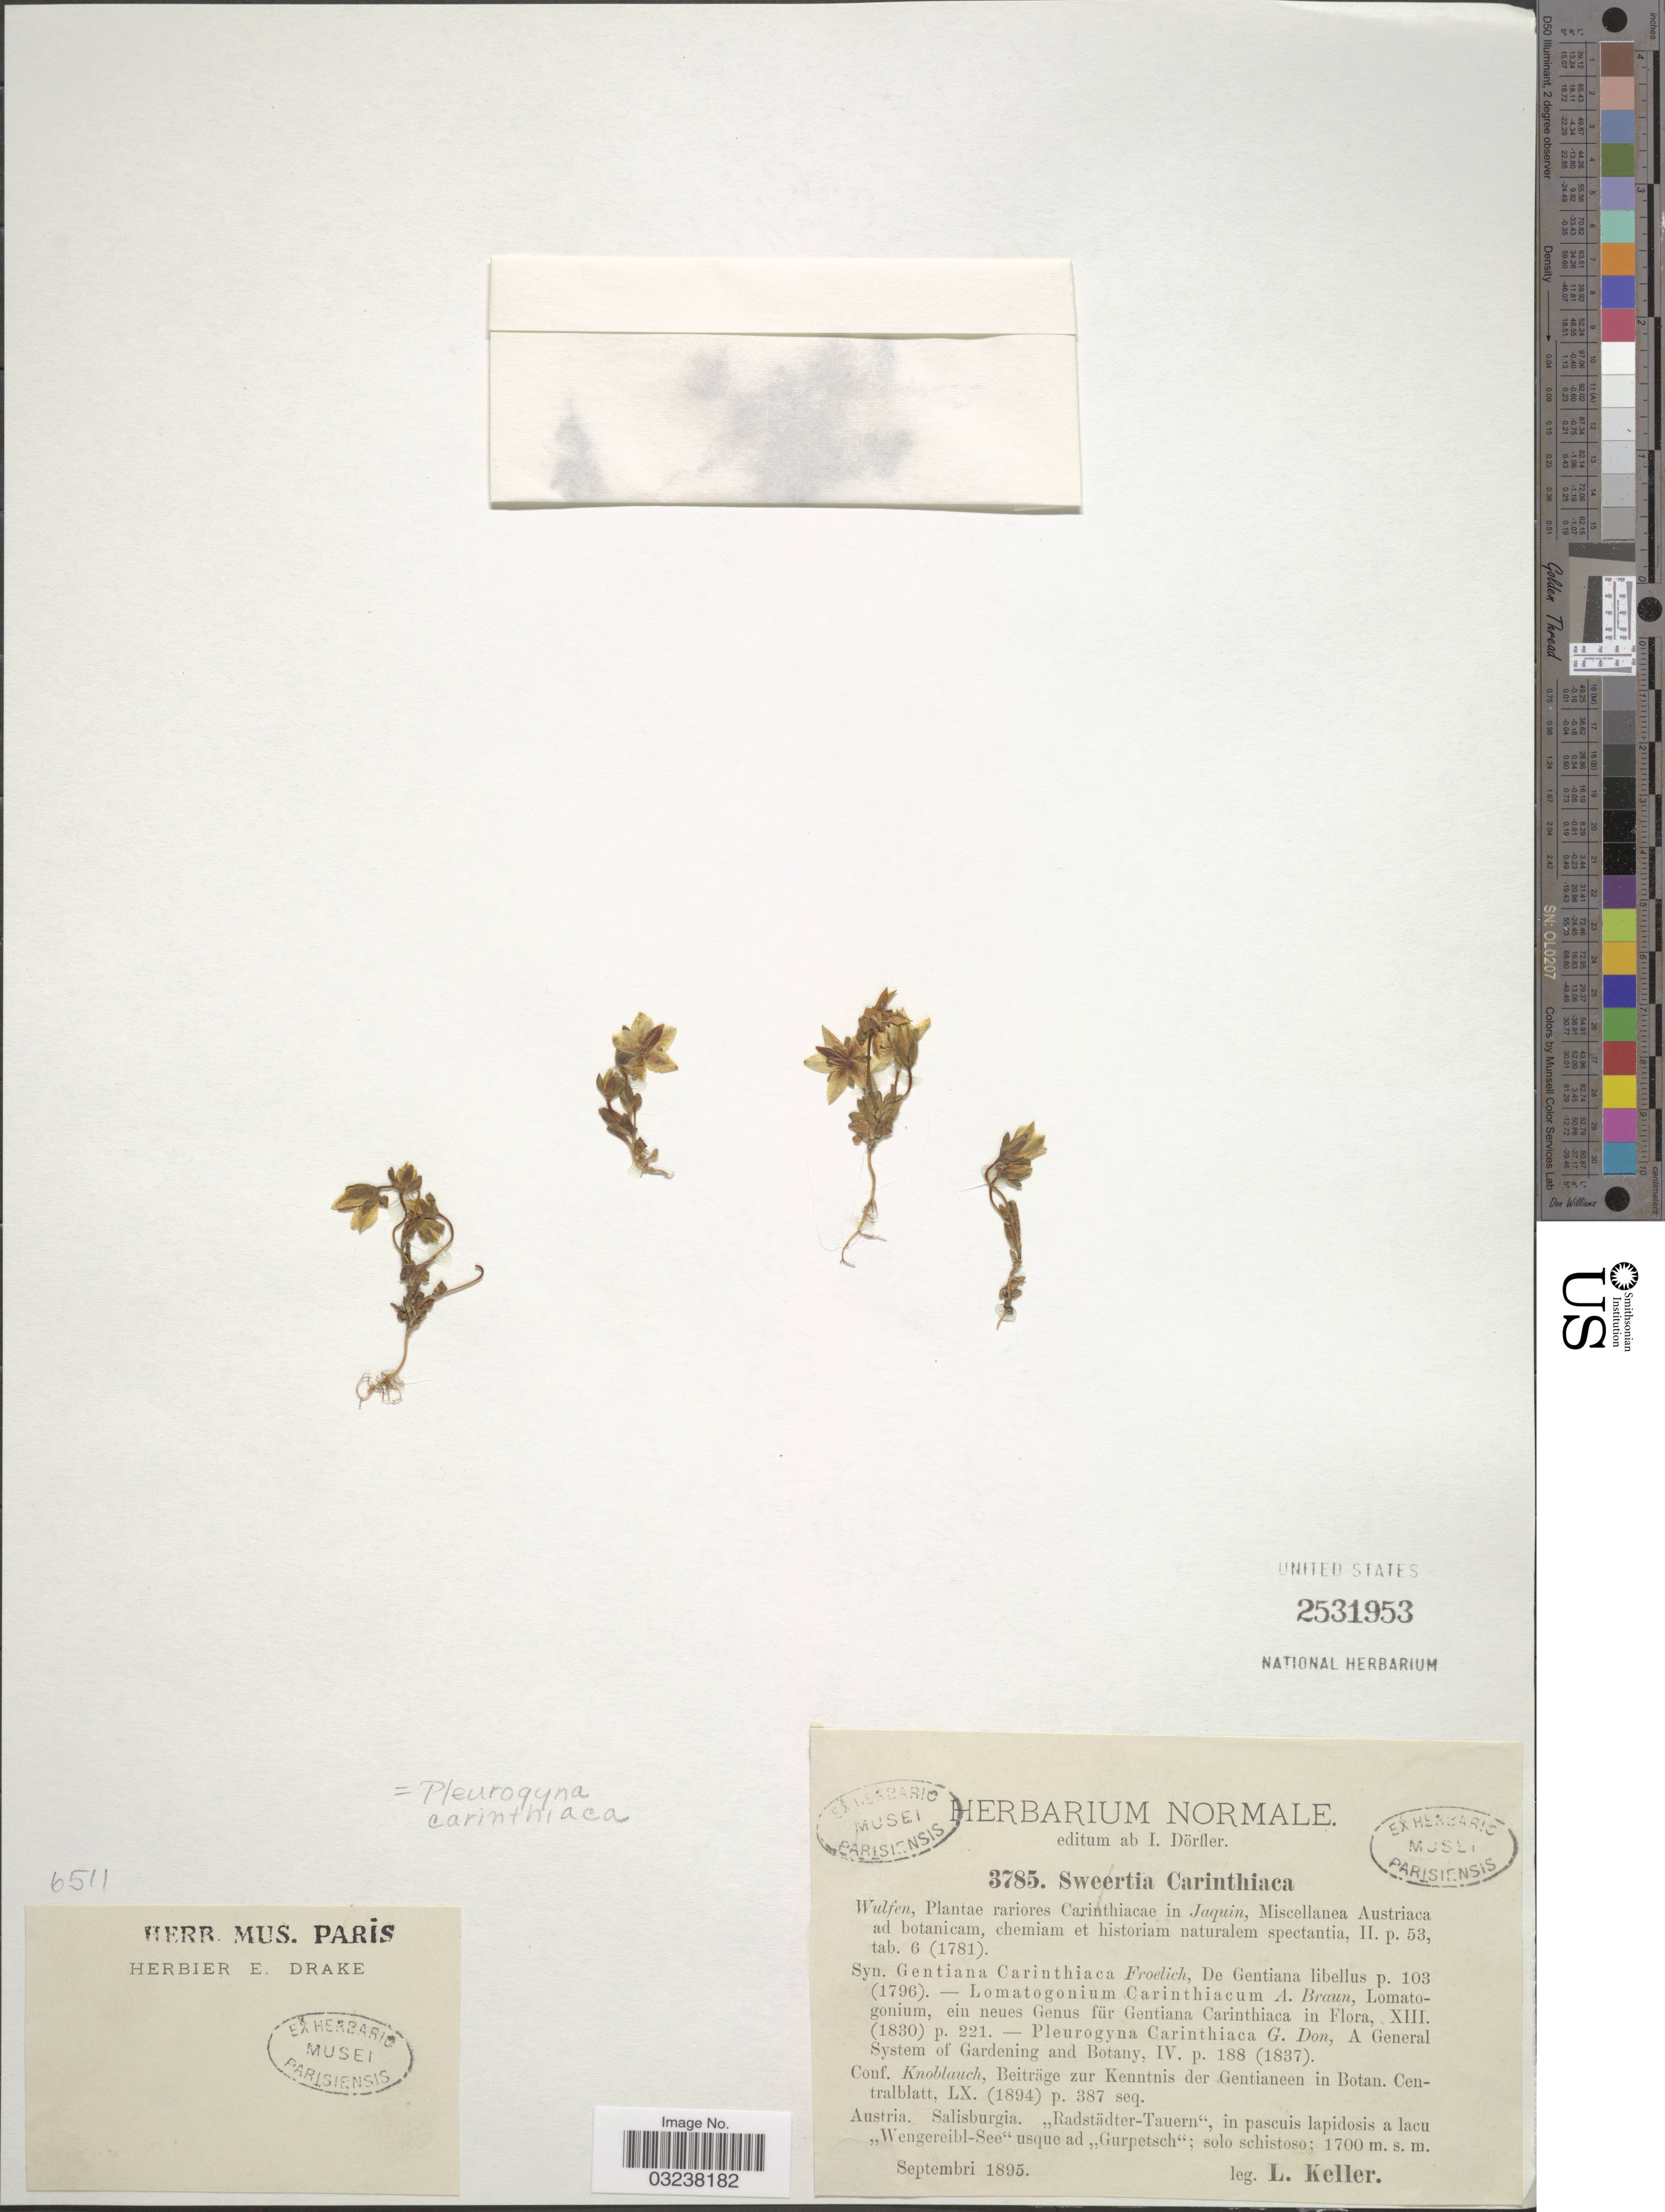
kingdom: Plantae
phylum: Tracheophyta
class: Magnoliopsida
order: Gentianales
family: Gentianaceae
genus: Pleurogyne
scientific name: Pleurogyne carinthiaca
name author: (Wulfen) Griseb.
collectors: L. Keller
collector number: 3785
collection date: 1895-09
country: Austria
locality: Salisburgia. "Radstädter-Tauern", in pascuis lapidosis a lacu "Wengereibl-See" usque ad "Gurpetsch"; solo schistoso.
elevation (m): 1700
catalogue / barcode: US 2531953